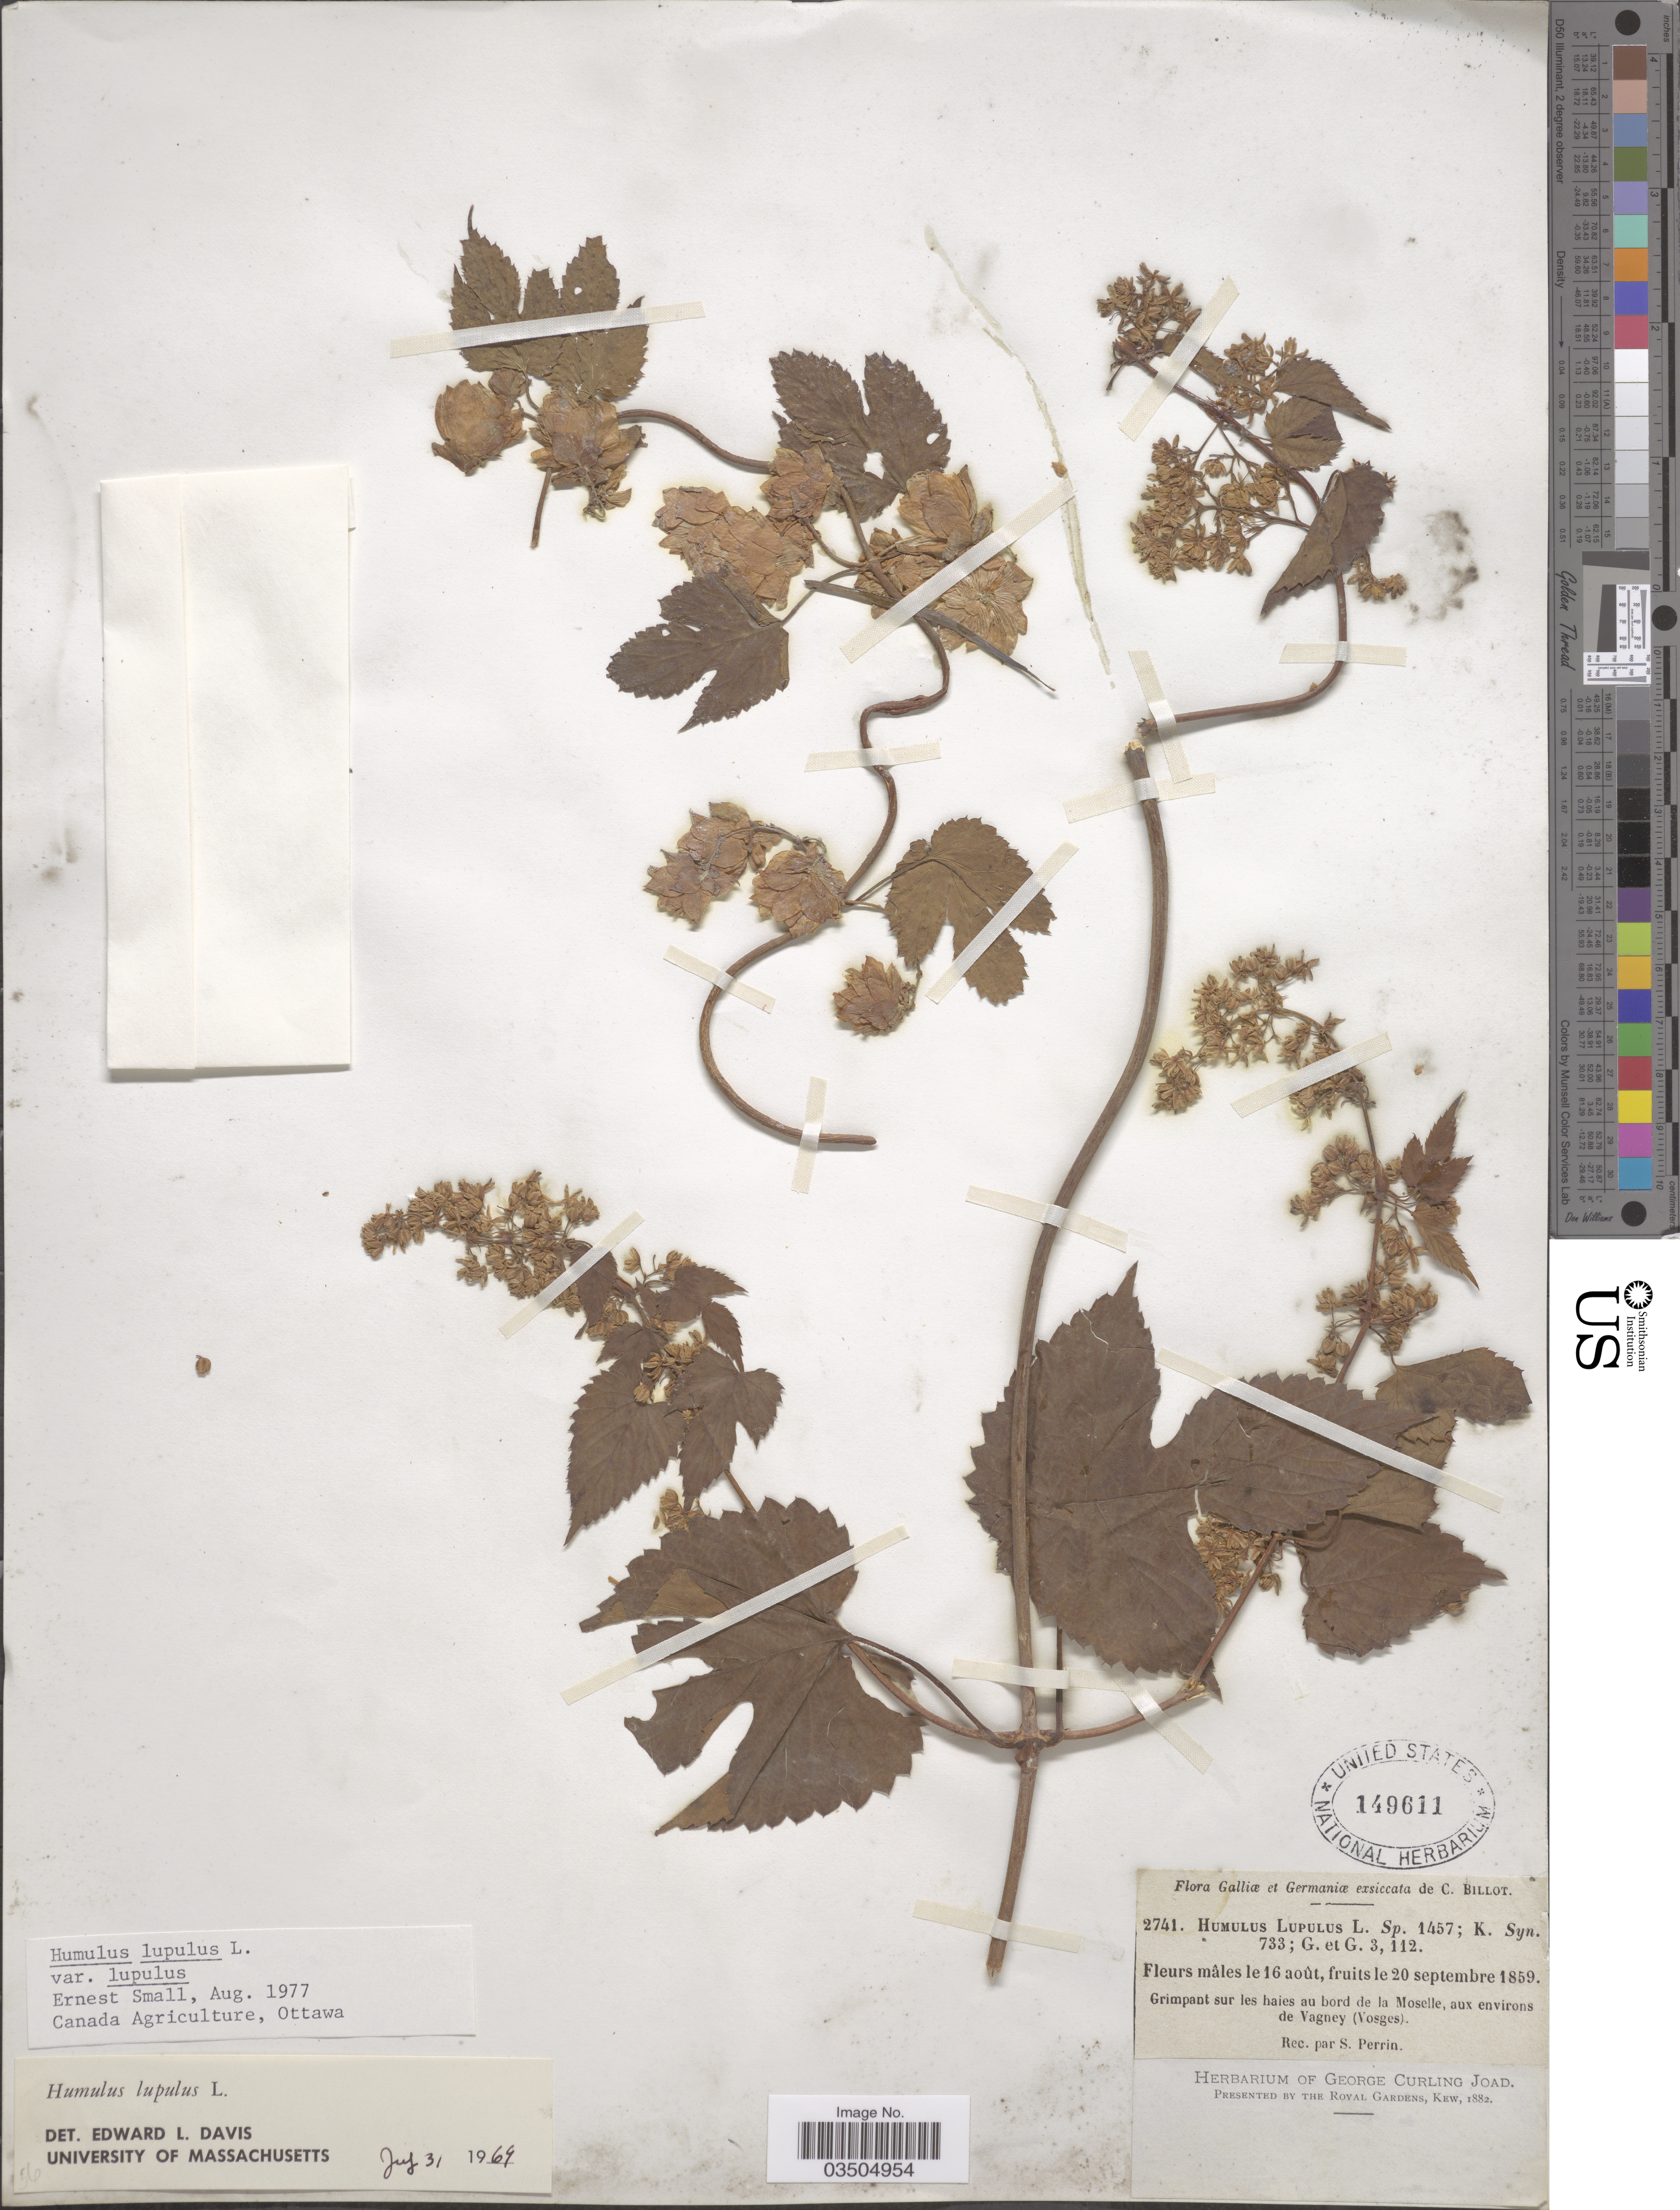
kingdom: Plantae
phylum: Tracheophyta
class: Magnoliopsida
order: Rosales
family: Cannabaceae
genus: Humulus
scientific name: Humulus lupulus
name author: L.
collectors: C. Billot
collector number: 2741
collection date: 1859-08-16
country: France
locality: Galliæ. Grimpant sur les haies au bord de la Moselle, aux environs de Vagney (Vosges).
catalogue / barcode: US 149611